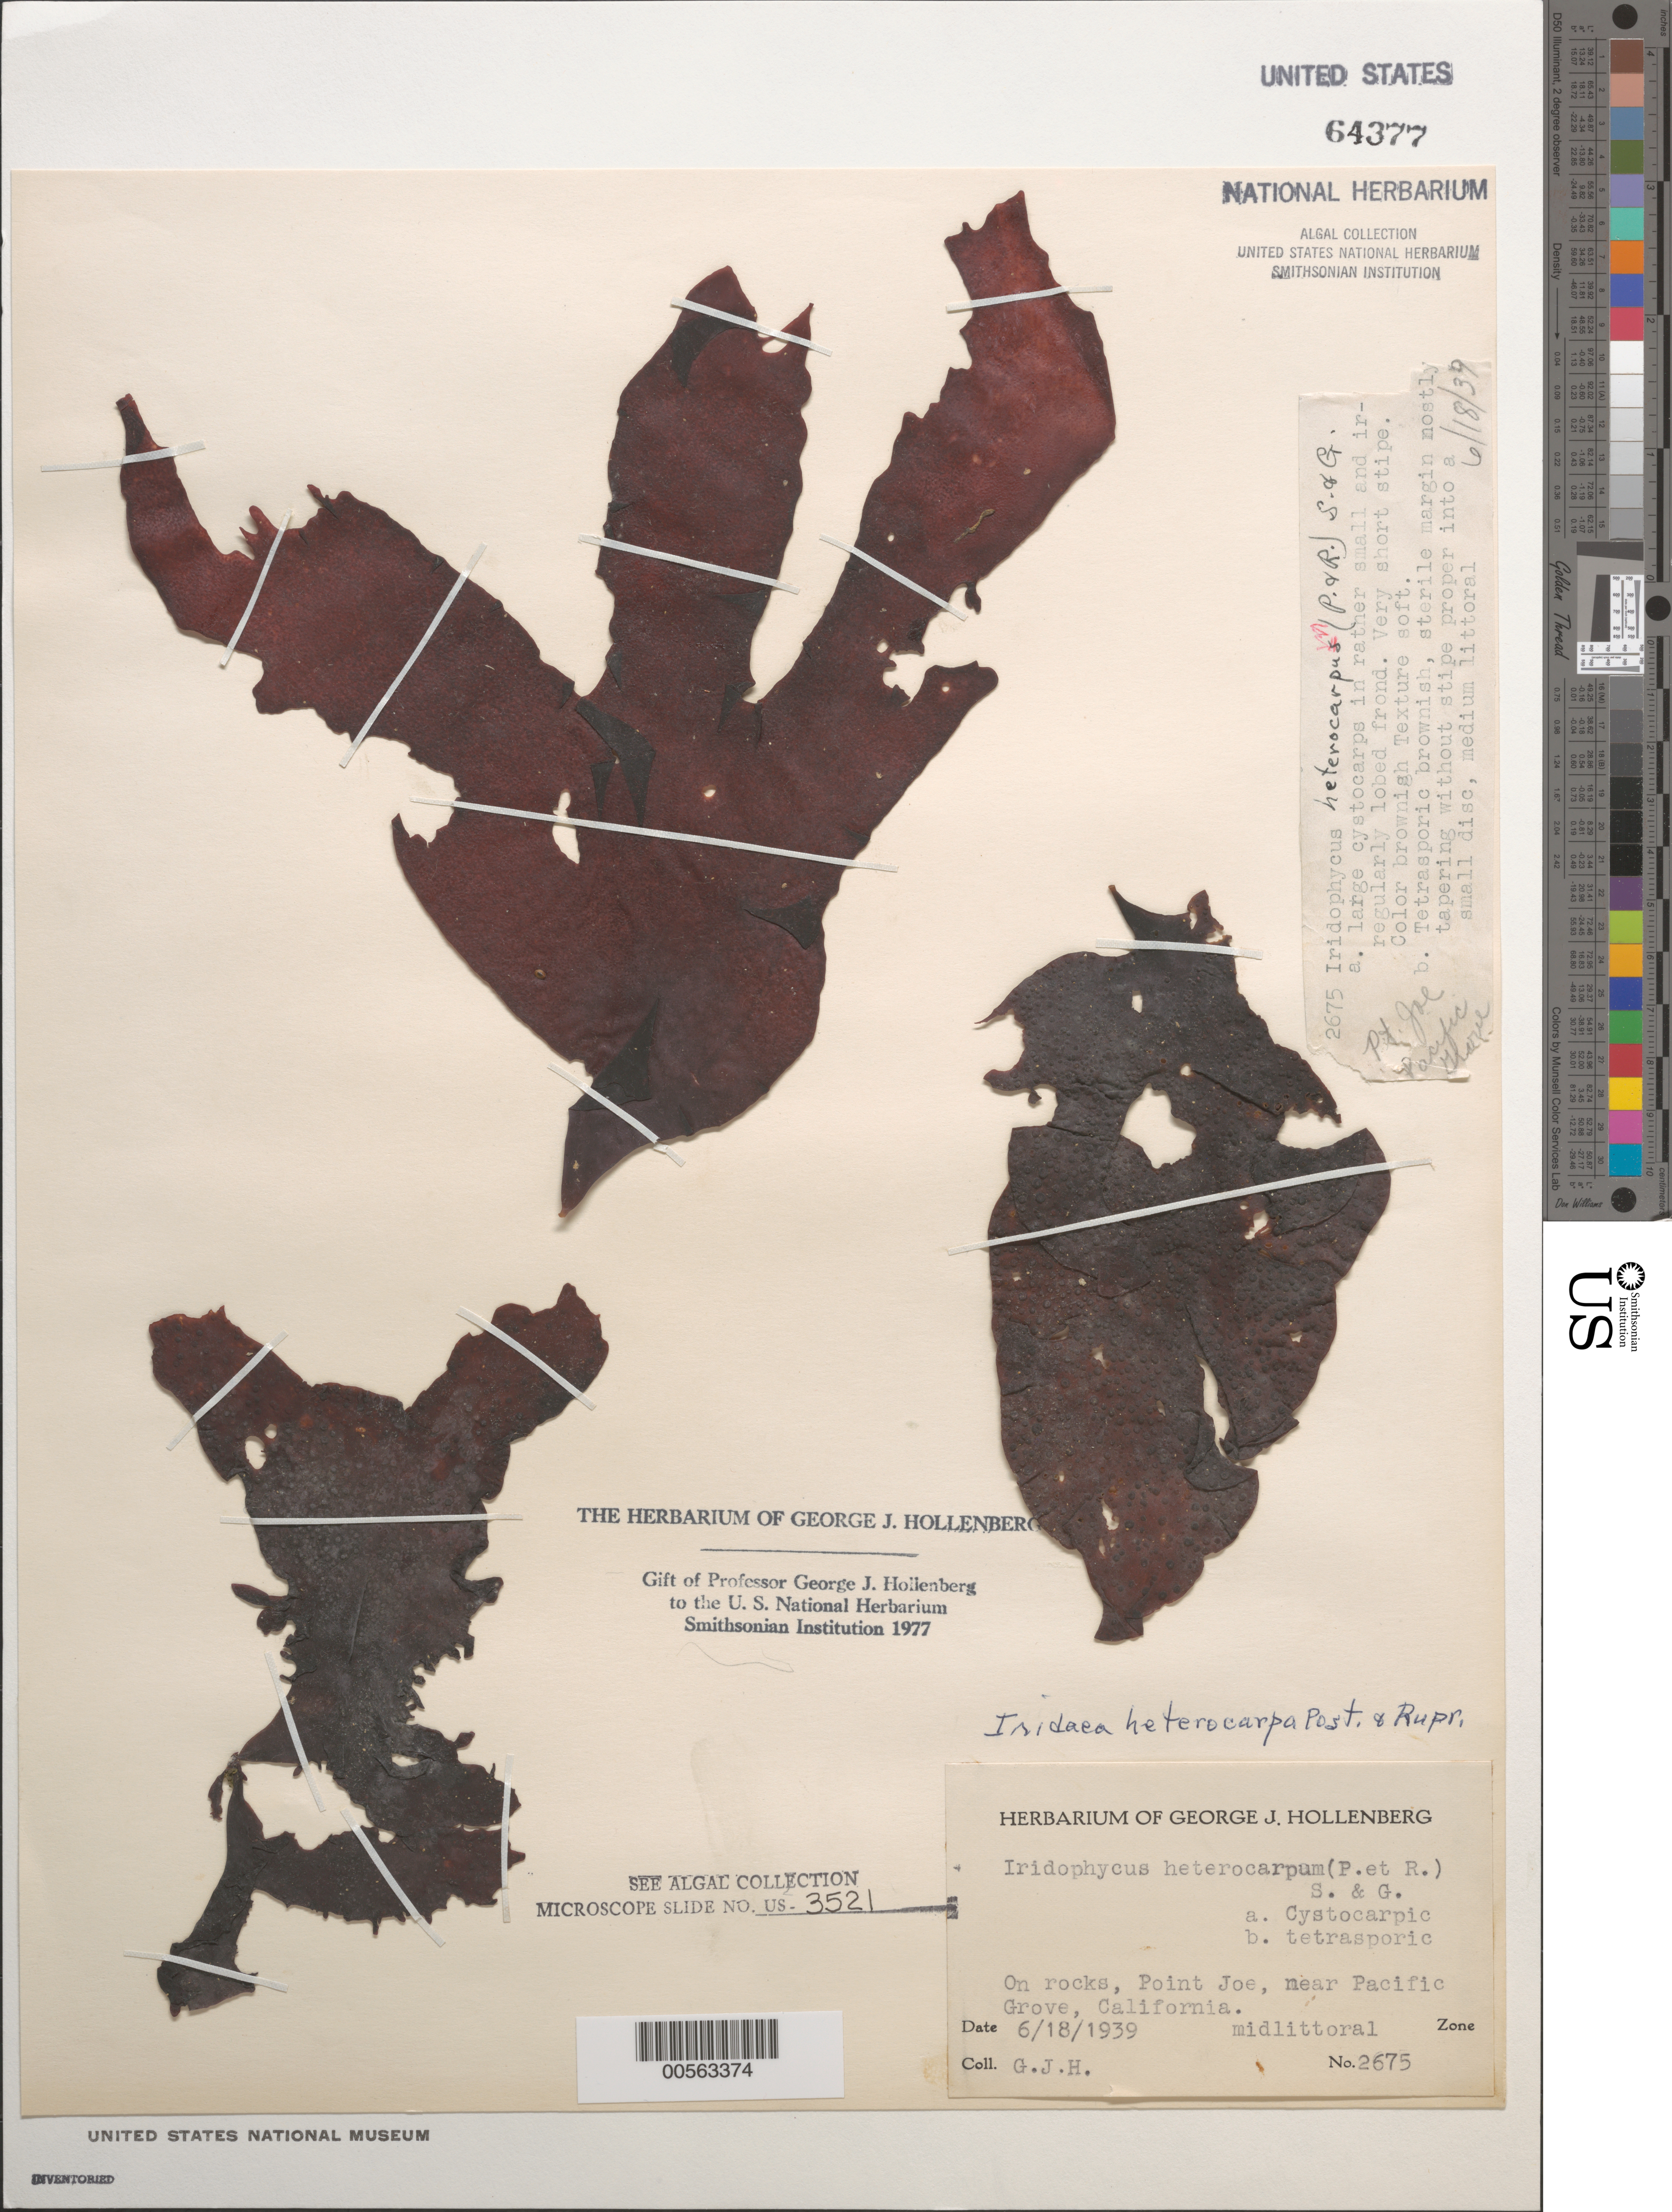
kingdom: Plantae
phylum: Rhodophyta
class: Florideophyceae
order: Gigartinales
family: Gigartinaceae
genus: Chondrus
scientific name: Chondrus crispus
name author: Stackh.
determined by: Algae name updating Project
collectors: G. Hollenberg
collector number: GJH 2675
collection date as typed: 18 Jun 1939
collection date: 1939-06-18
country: United States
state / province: California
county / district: Monterey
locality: Point Joe, near Pacific Grove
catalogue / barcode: US 64377